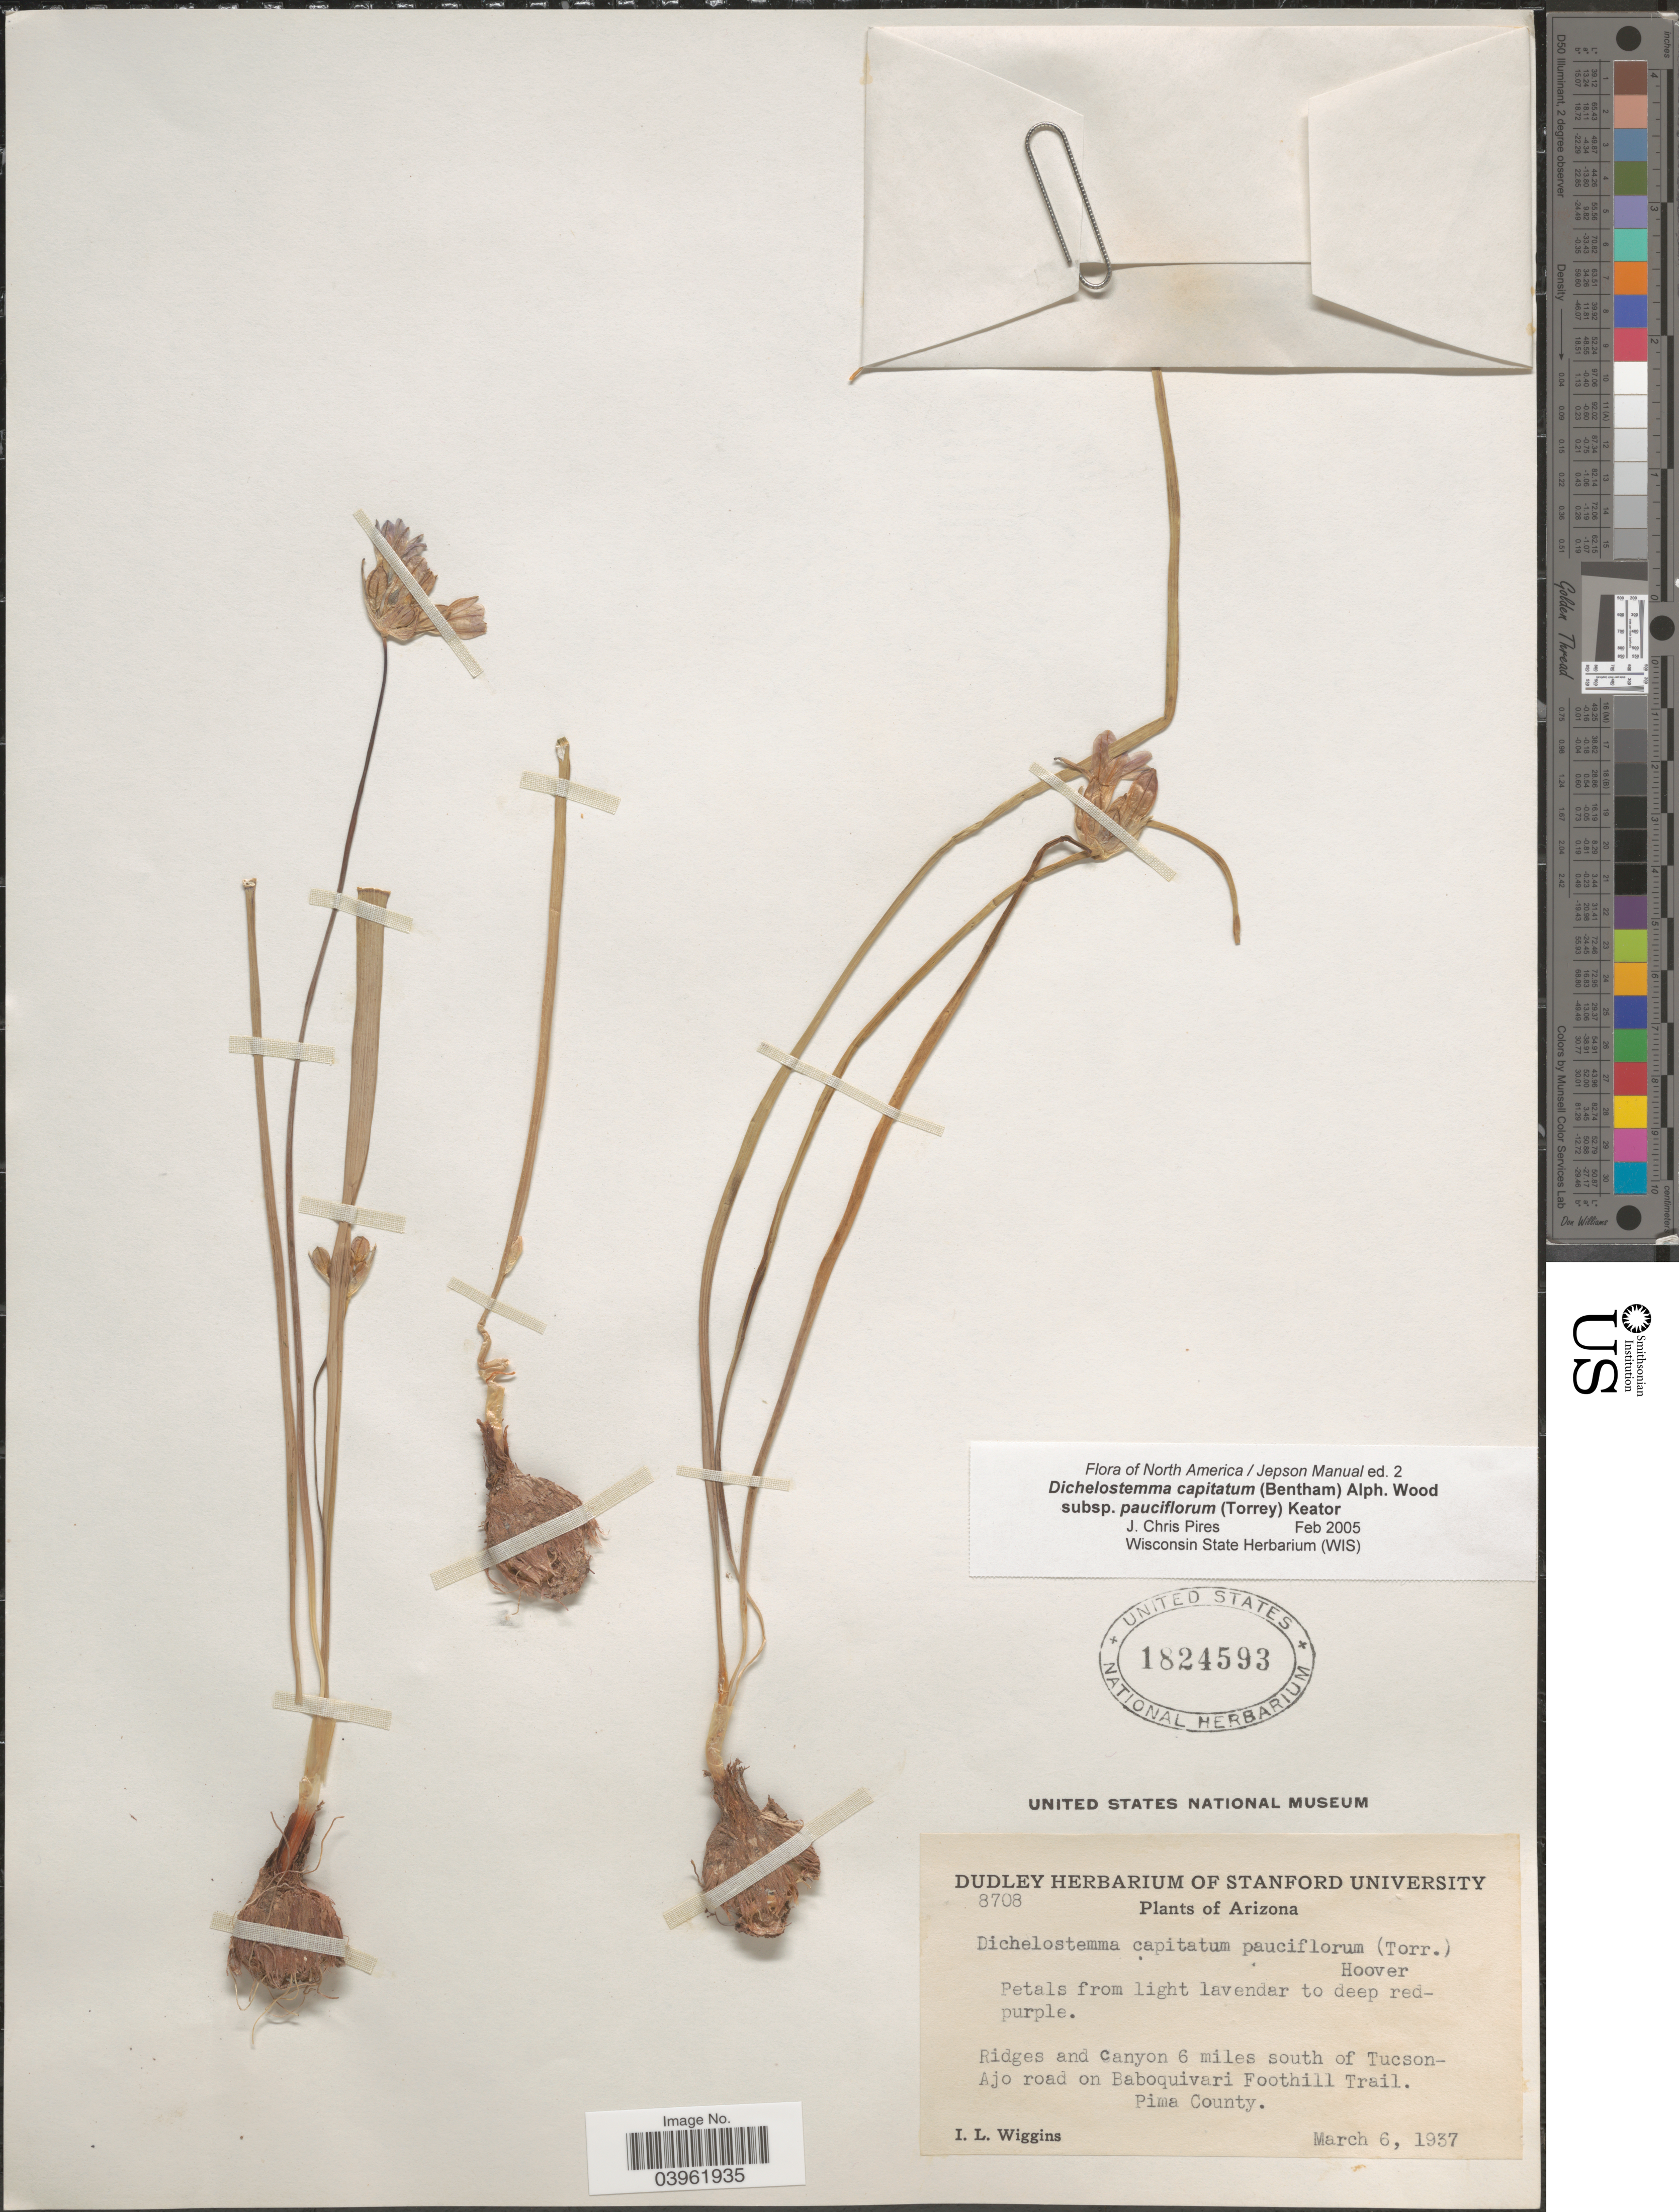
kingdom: Plantae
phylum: Tracheophyta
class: Liliopsida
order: Asparagales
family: Asparagaceae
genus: Dichelostemma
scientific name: Dichelostemma capitatum subsp. pauciflorum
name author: (Torr.) Keator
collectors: I. L. Wiggins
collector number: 8708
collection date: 1937-03-06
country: United States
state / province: Arizona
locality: Ridges and Canyon 6 miles south of Tucson-Ajo road on Baboquivari Foothill Trail. Pima County.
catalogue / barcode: US 1824593